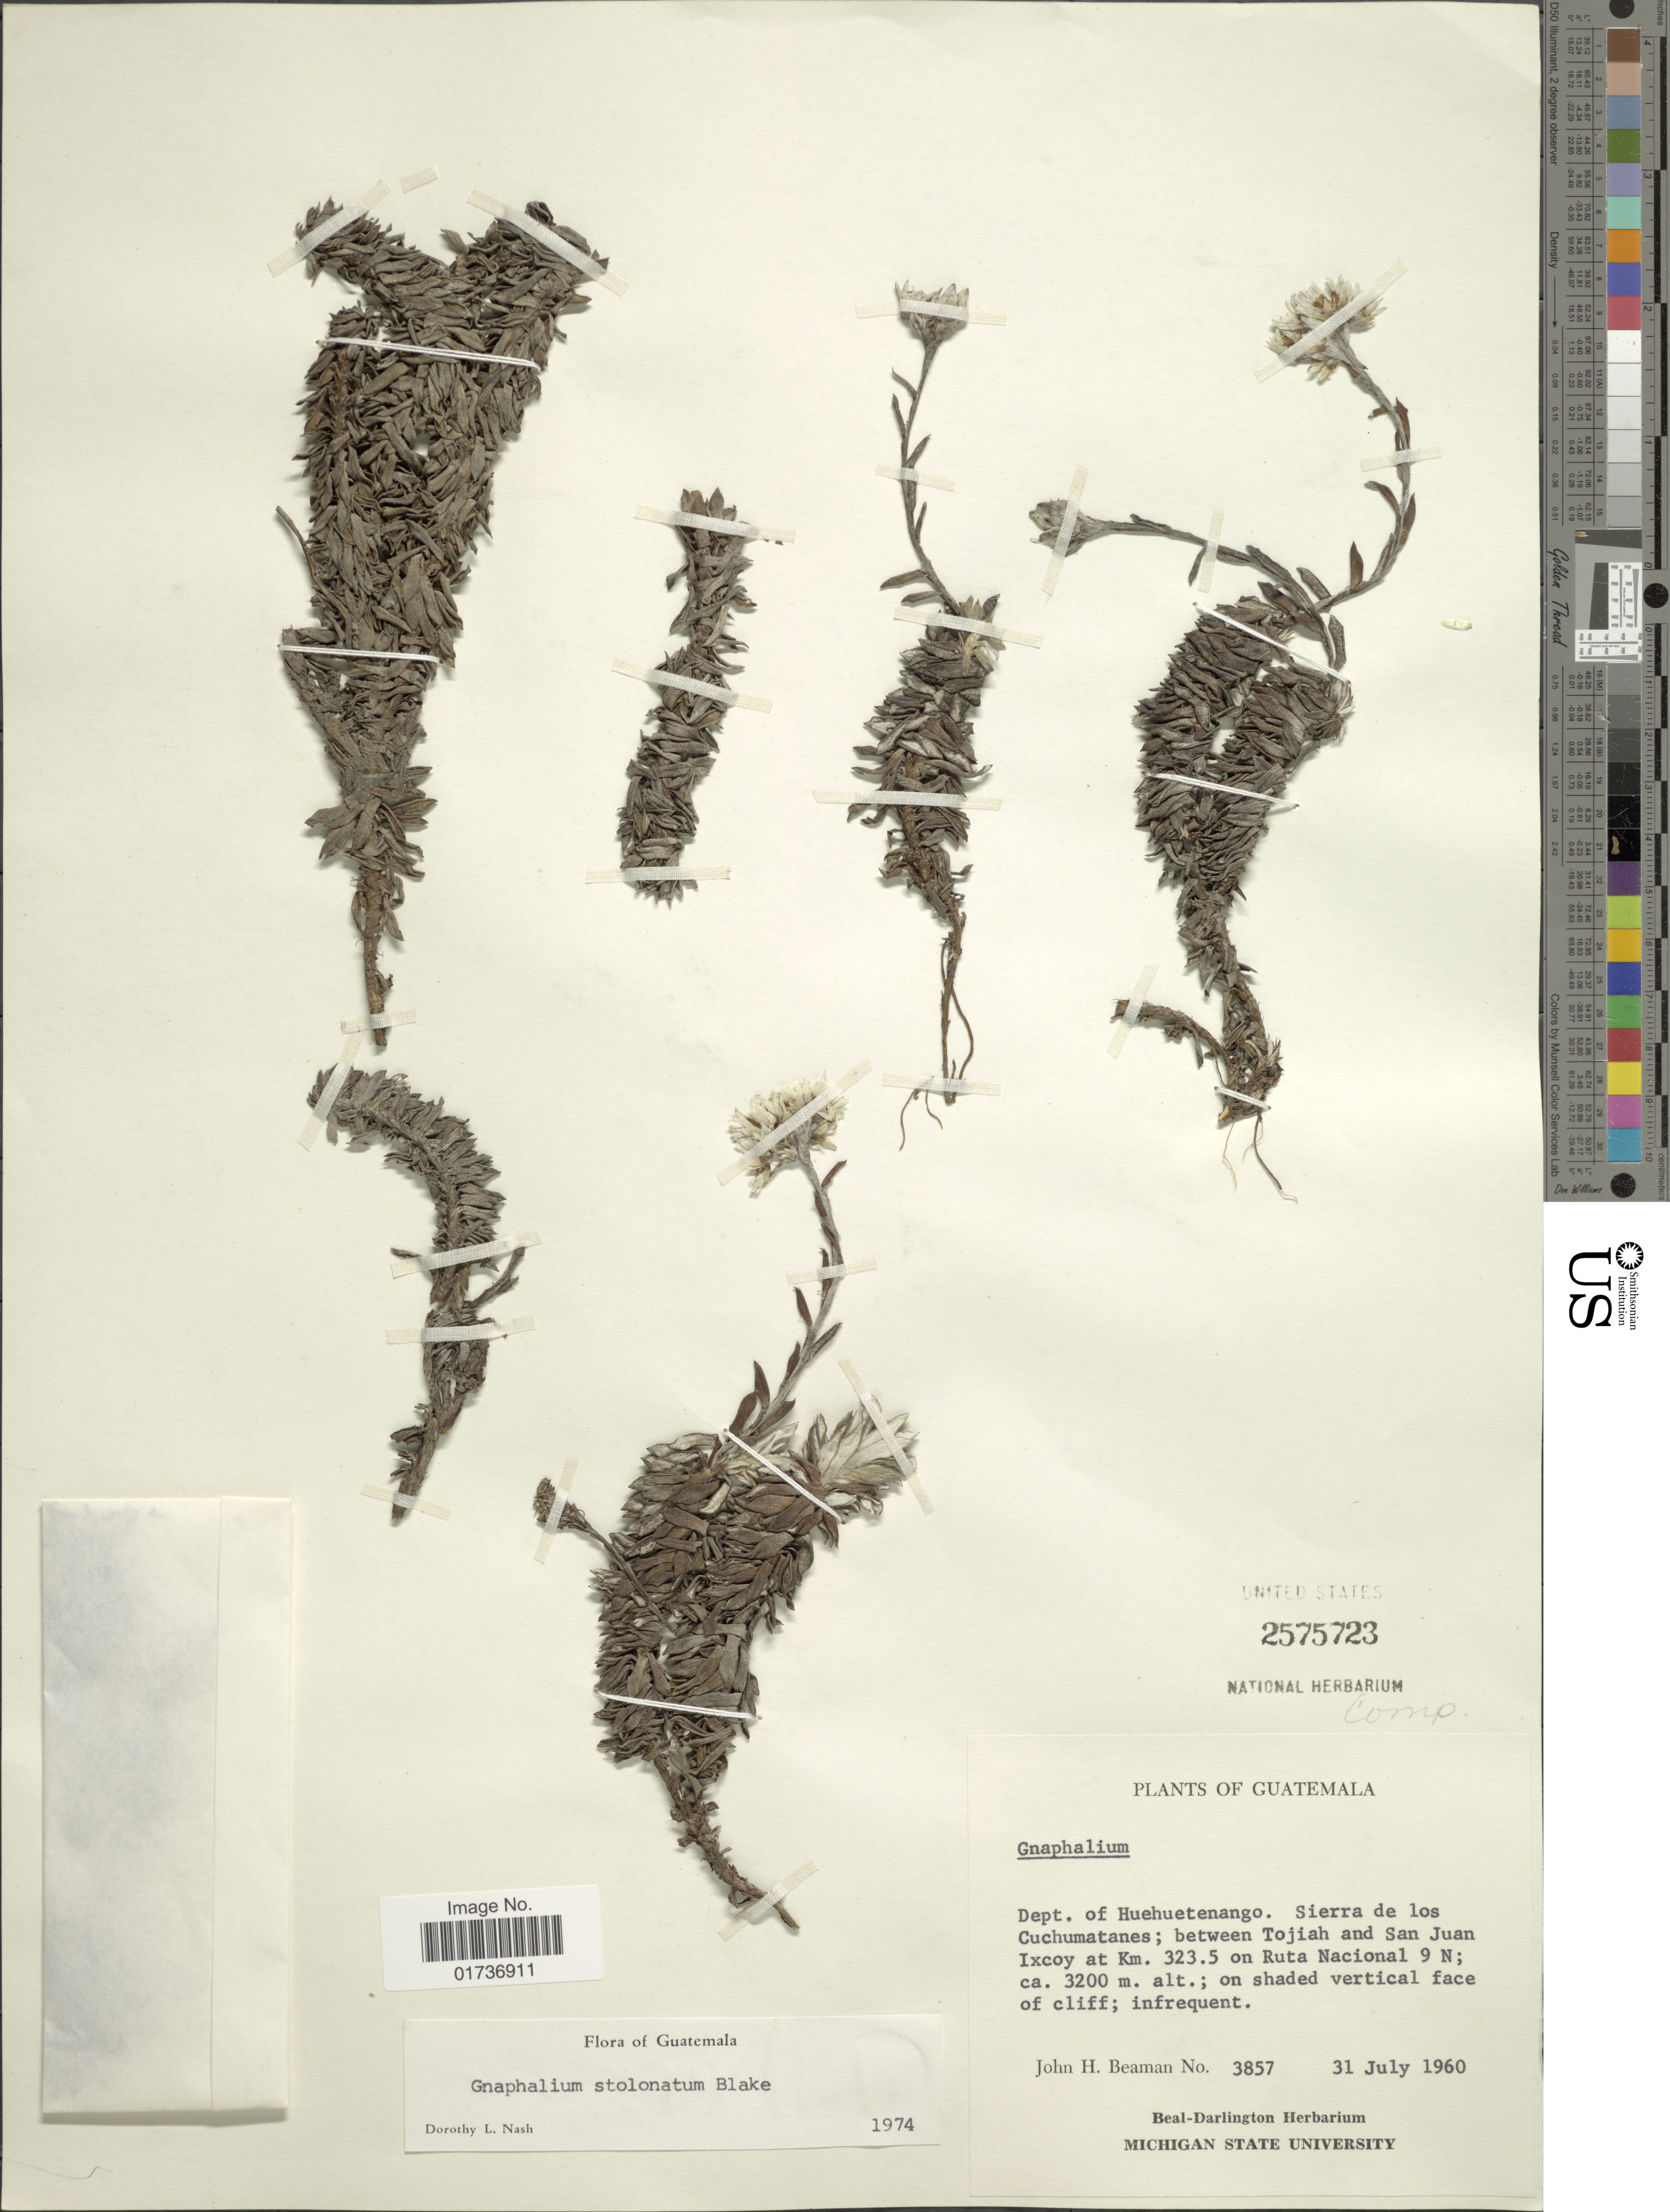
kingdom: Plantae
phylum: Tracheophyta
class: Magnoliopsida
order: Asterales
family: Asteraceae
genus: Gnaphalium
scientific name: Gnaphalium stolonatum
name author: S.F. Blake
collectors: J. H. Beaman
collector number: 3857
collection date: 1960-07-31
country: Guatemala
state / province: Huehuetenango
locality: Dept. Huehuetenago. Sierra de los Cucgumatanes; between Tojiah and San Juan Ixcoy at Km 323.5 on Ruta Nacional 9 N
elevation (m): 3200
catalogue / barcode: US 2575823